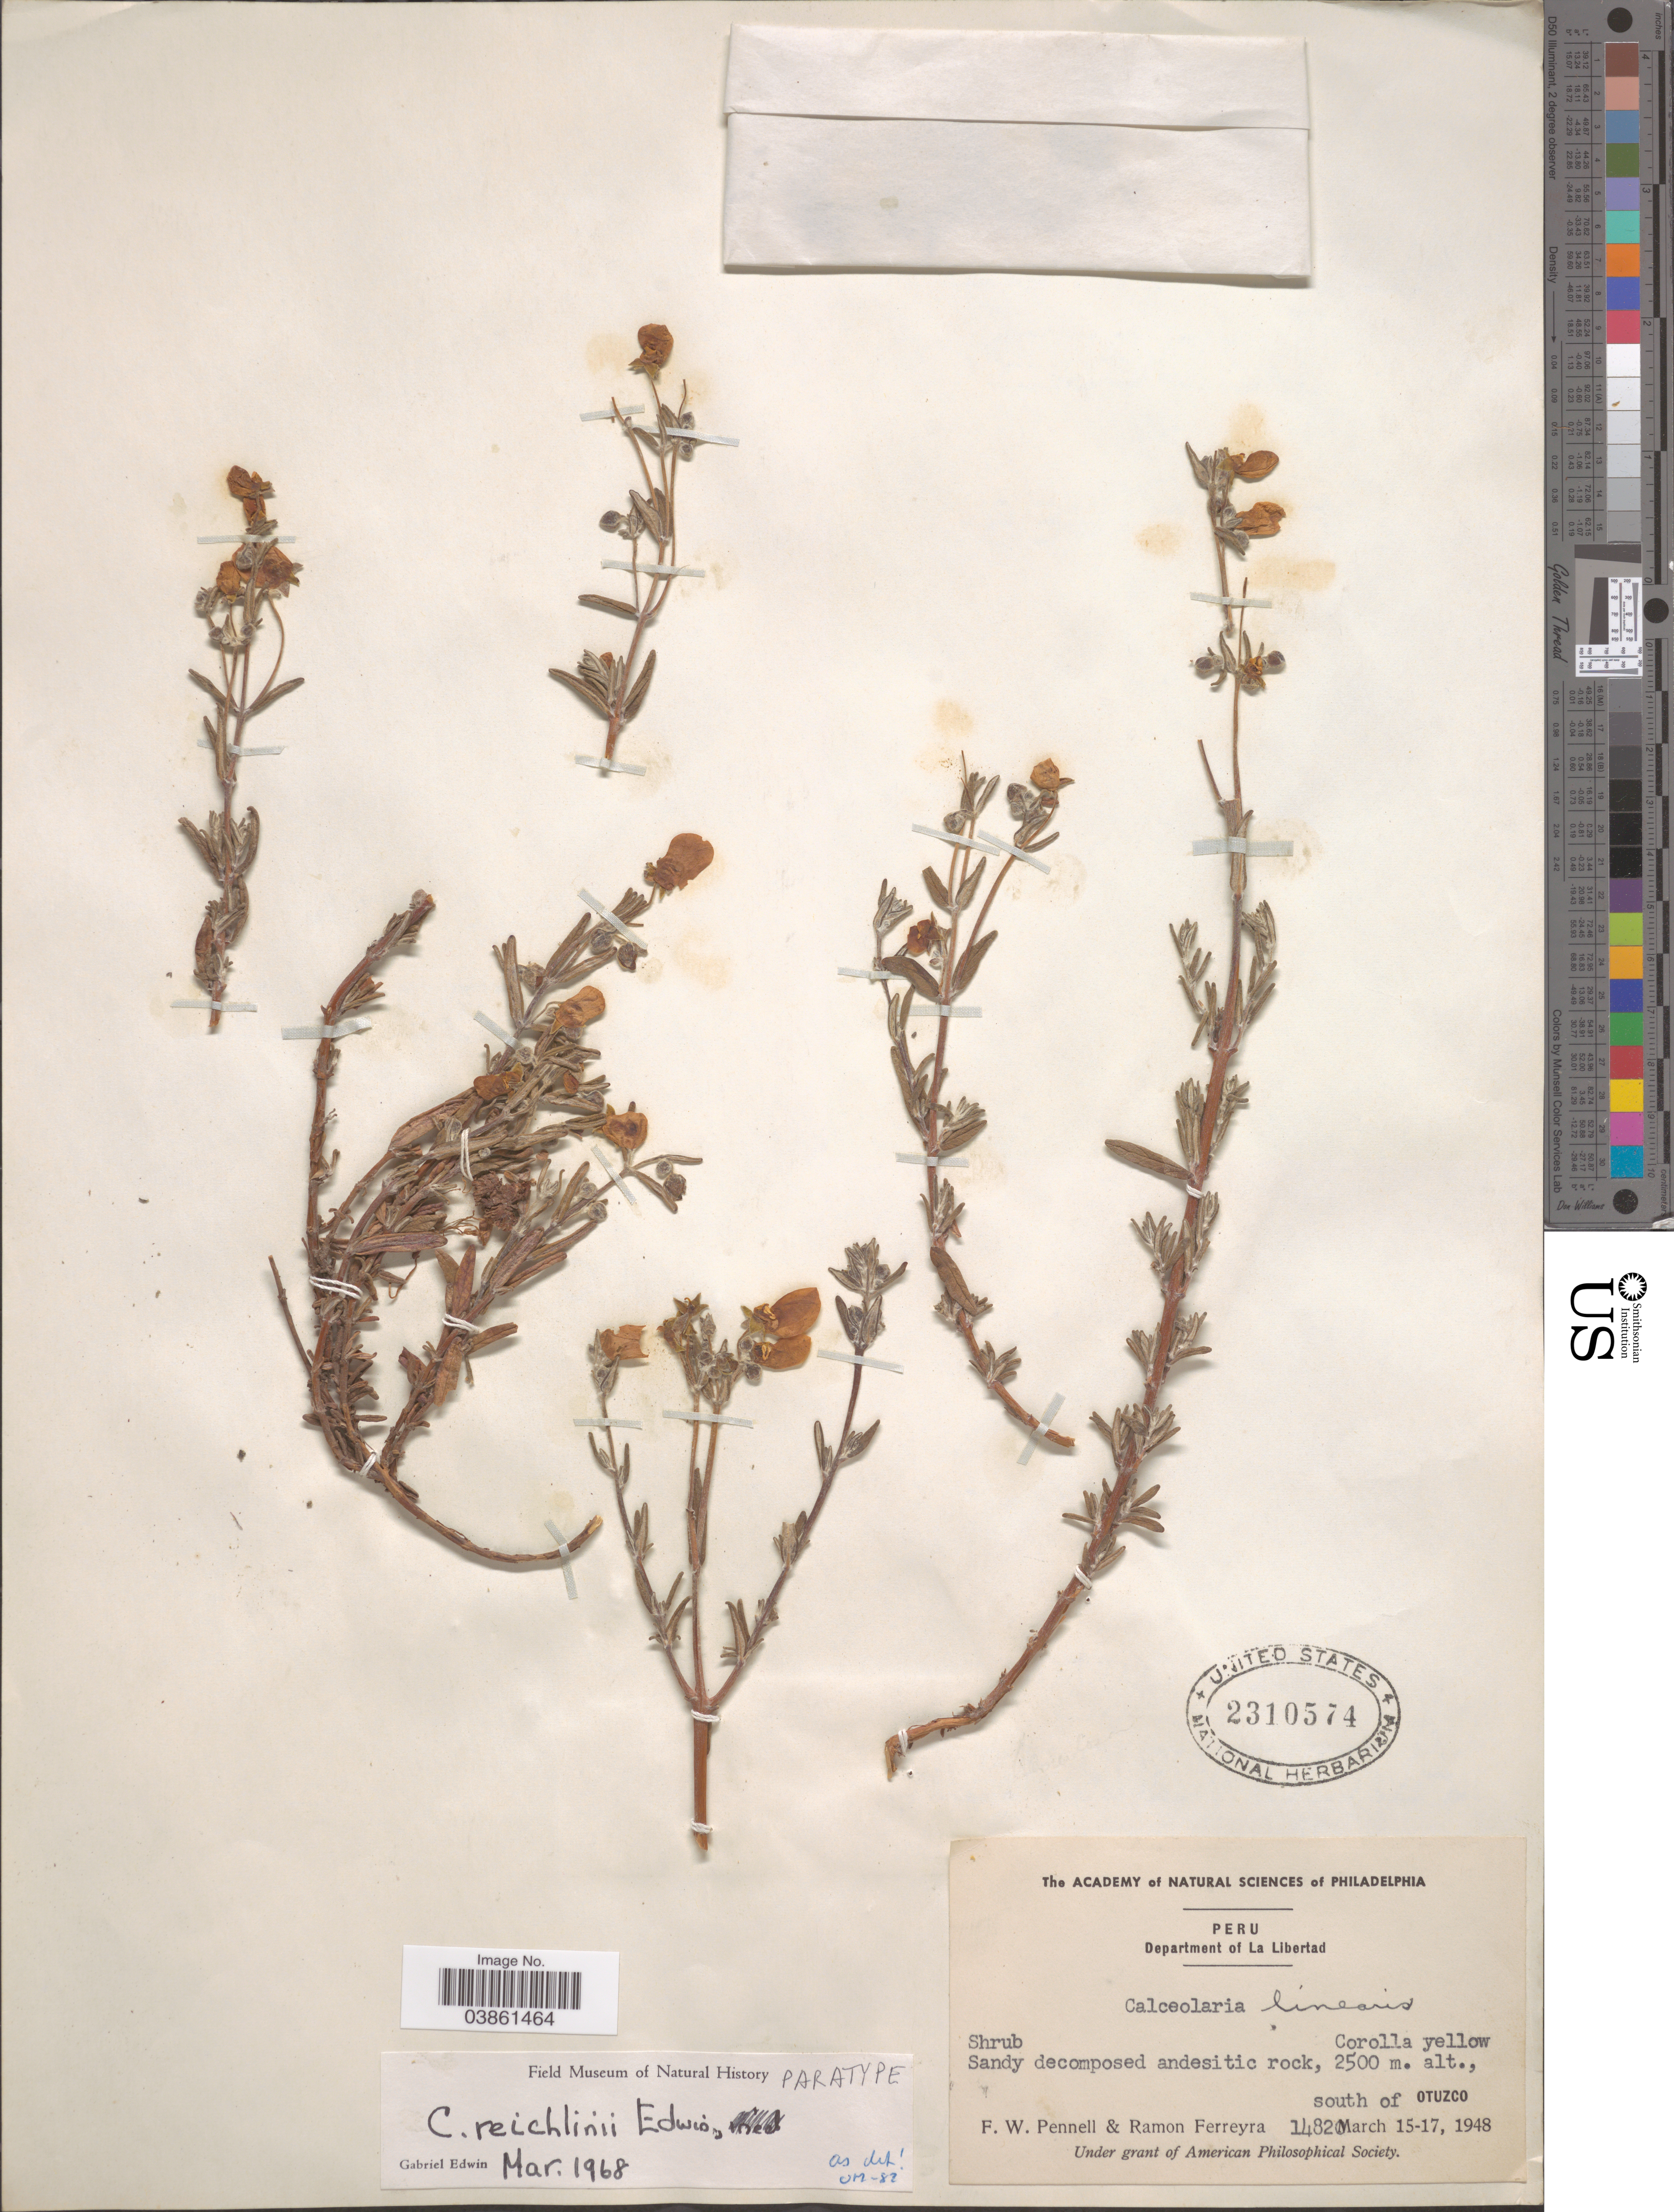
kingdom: Plantae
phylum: Tracheophyta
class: Magnoliopsida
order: Lamiales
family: Calceolariaceae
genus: Calceolaria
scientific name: Calceolaria reichlinii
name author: Edwin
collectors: F. W. Pennell & R. A. Ferreyra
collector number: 14820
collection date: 1948-03-15/1948-03-17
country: Peru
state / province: La Libertad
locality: Department of La Libertad. South of Otuzco.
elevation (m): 2500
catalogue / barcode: US 2310574